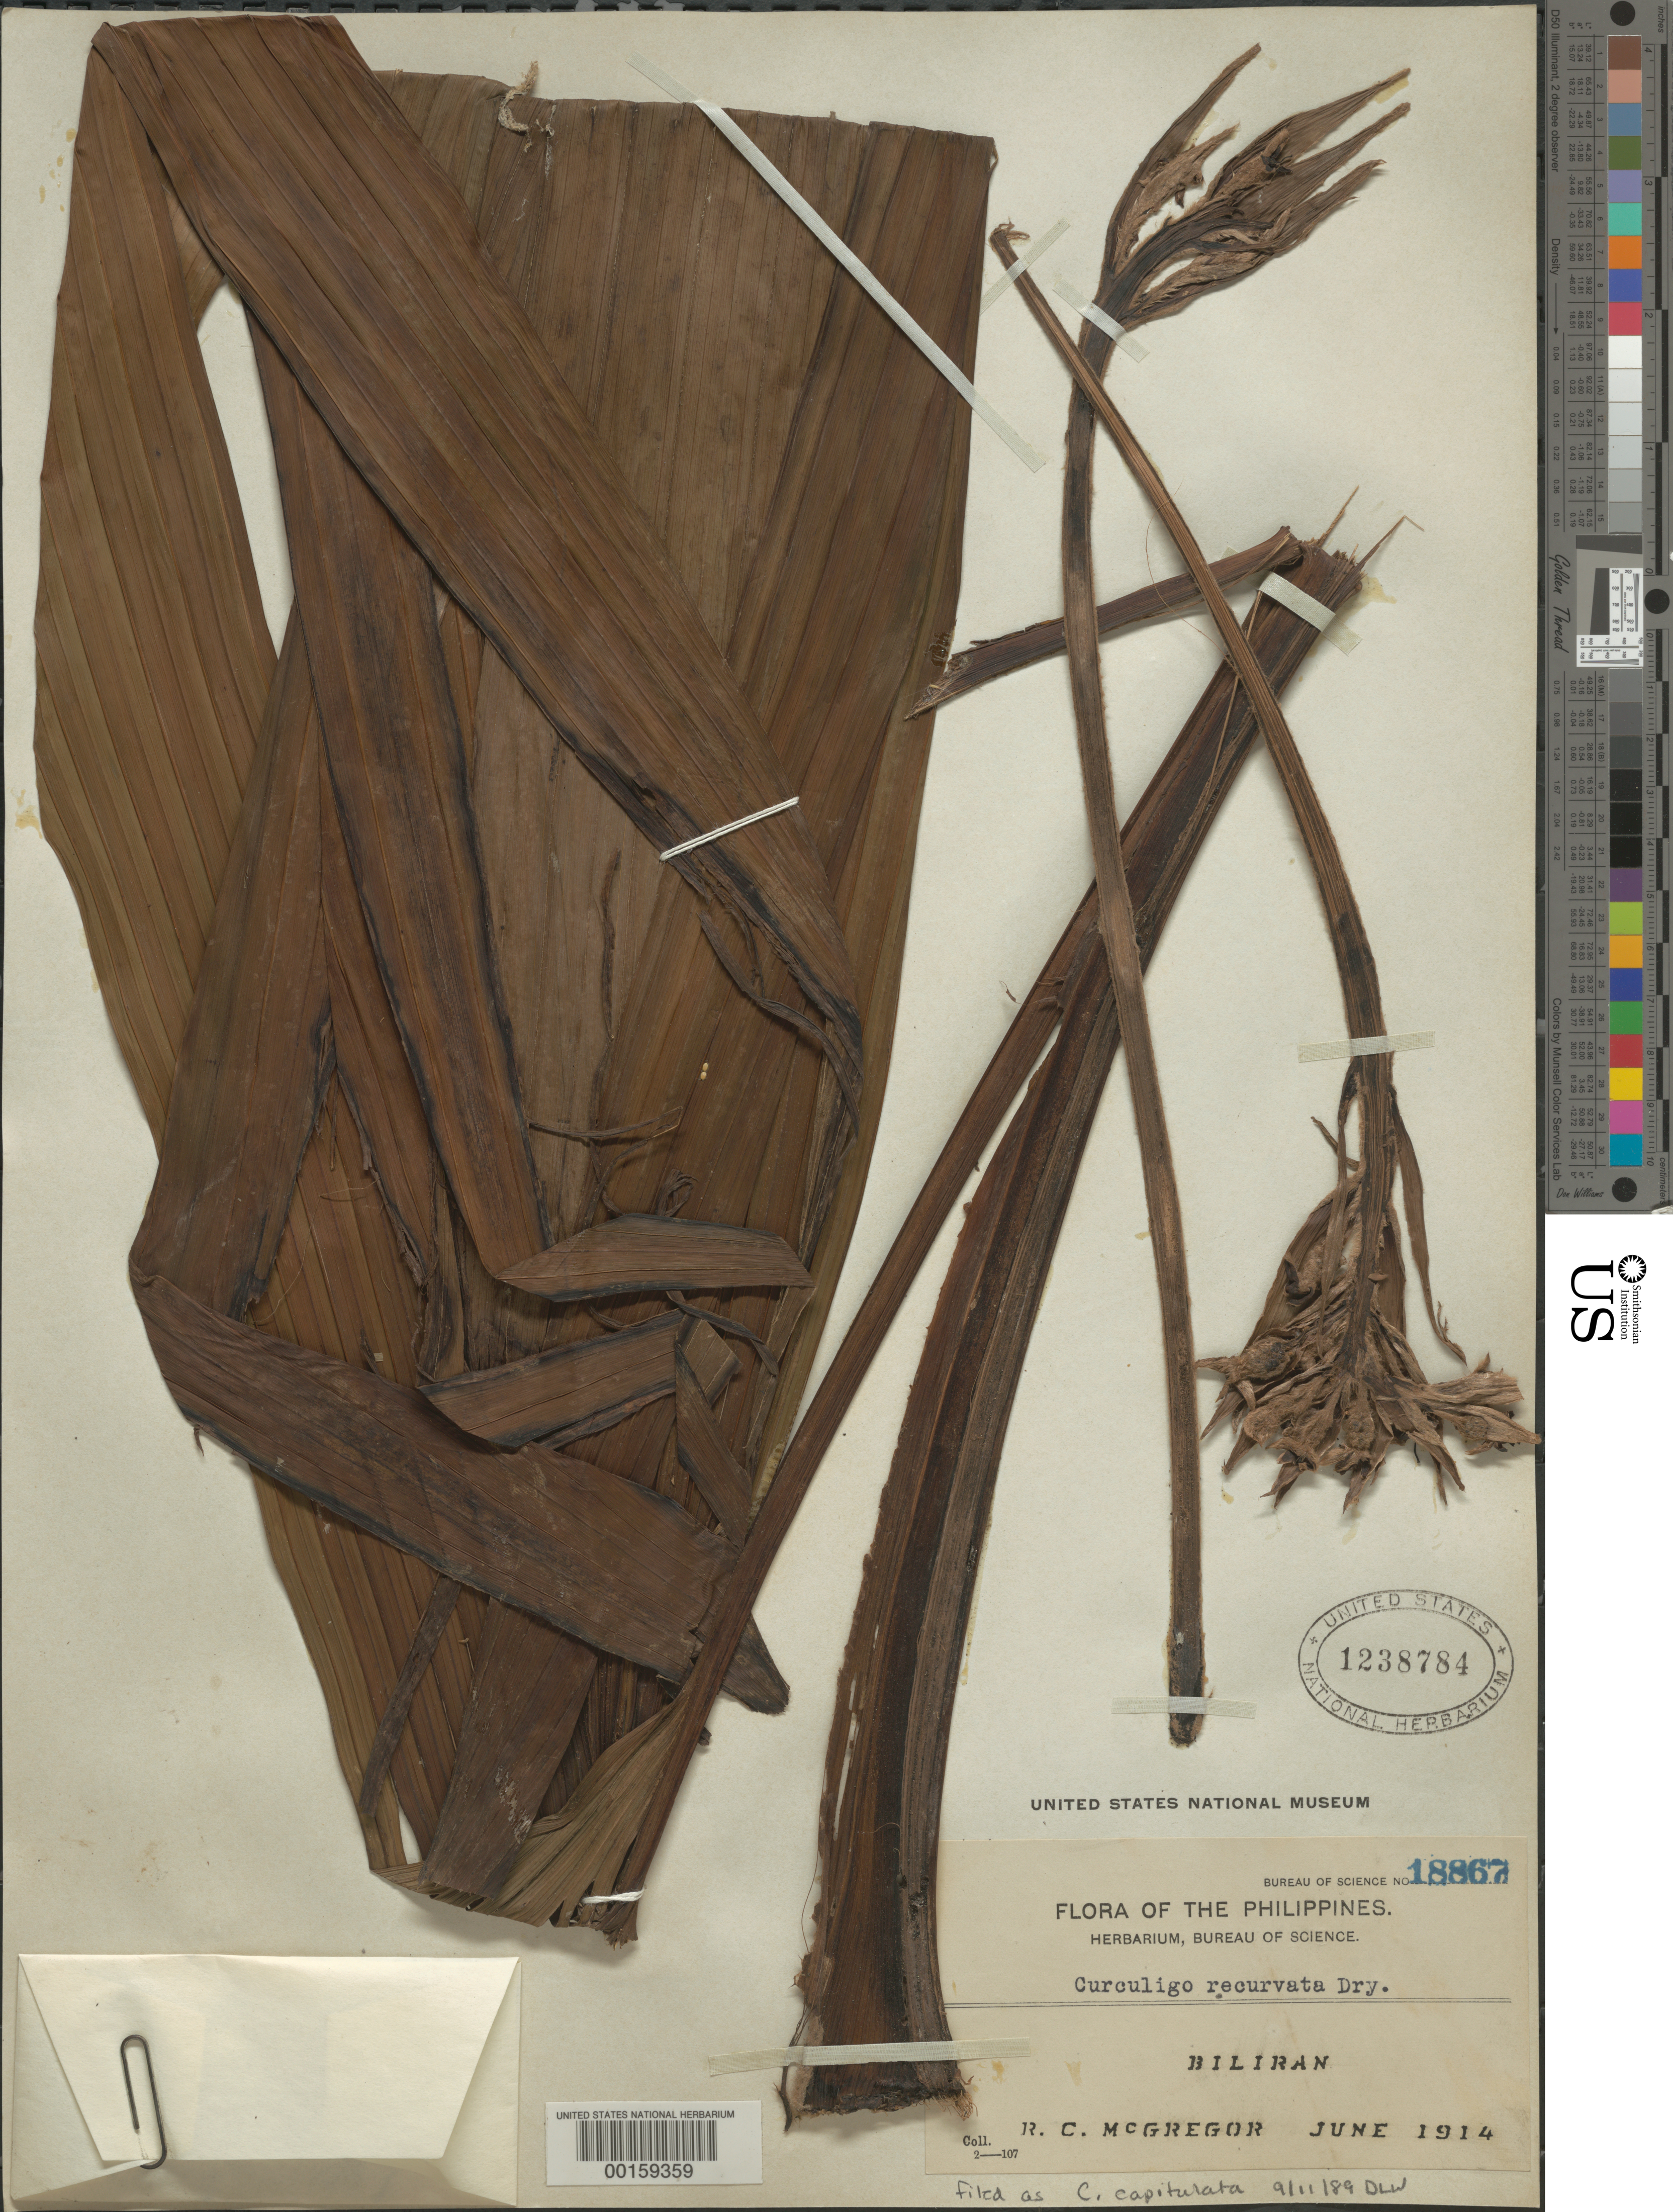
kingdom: Plantae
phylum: Tracheophyta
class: Liliopsida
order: Asparagales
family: Hypoxidaceae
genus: Curculigo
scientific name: Curculigo capitulata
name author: (Lour.) Kuntze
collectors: R. C. McGregor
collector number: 18867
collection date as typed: Jun 1914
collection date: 1914-06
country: Philippines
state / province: Eastern Visayas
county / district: Leyte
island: Biliran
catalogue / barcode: US 1238784